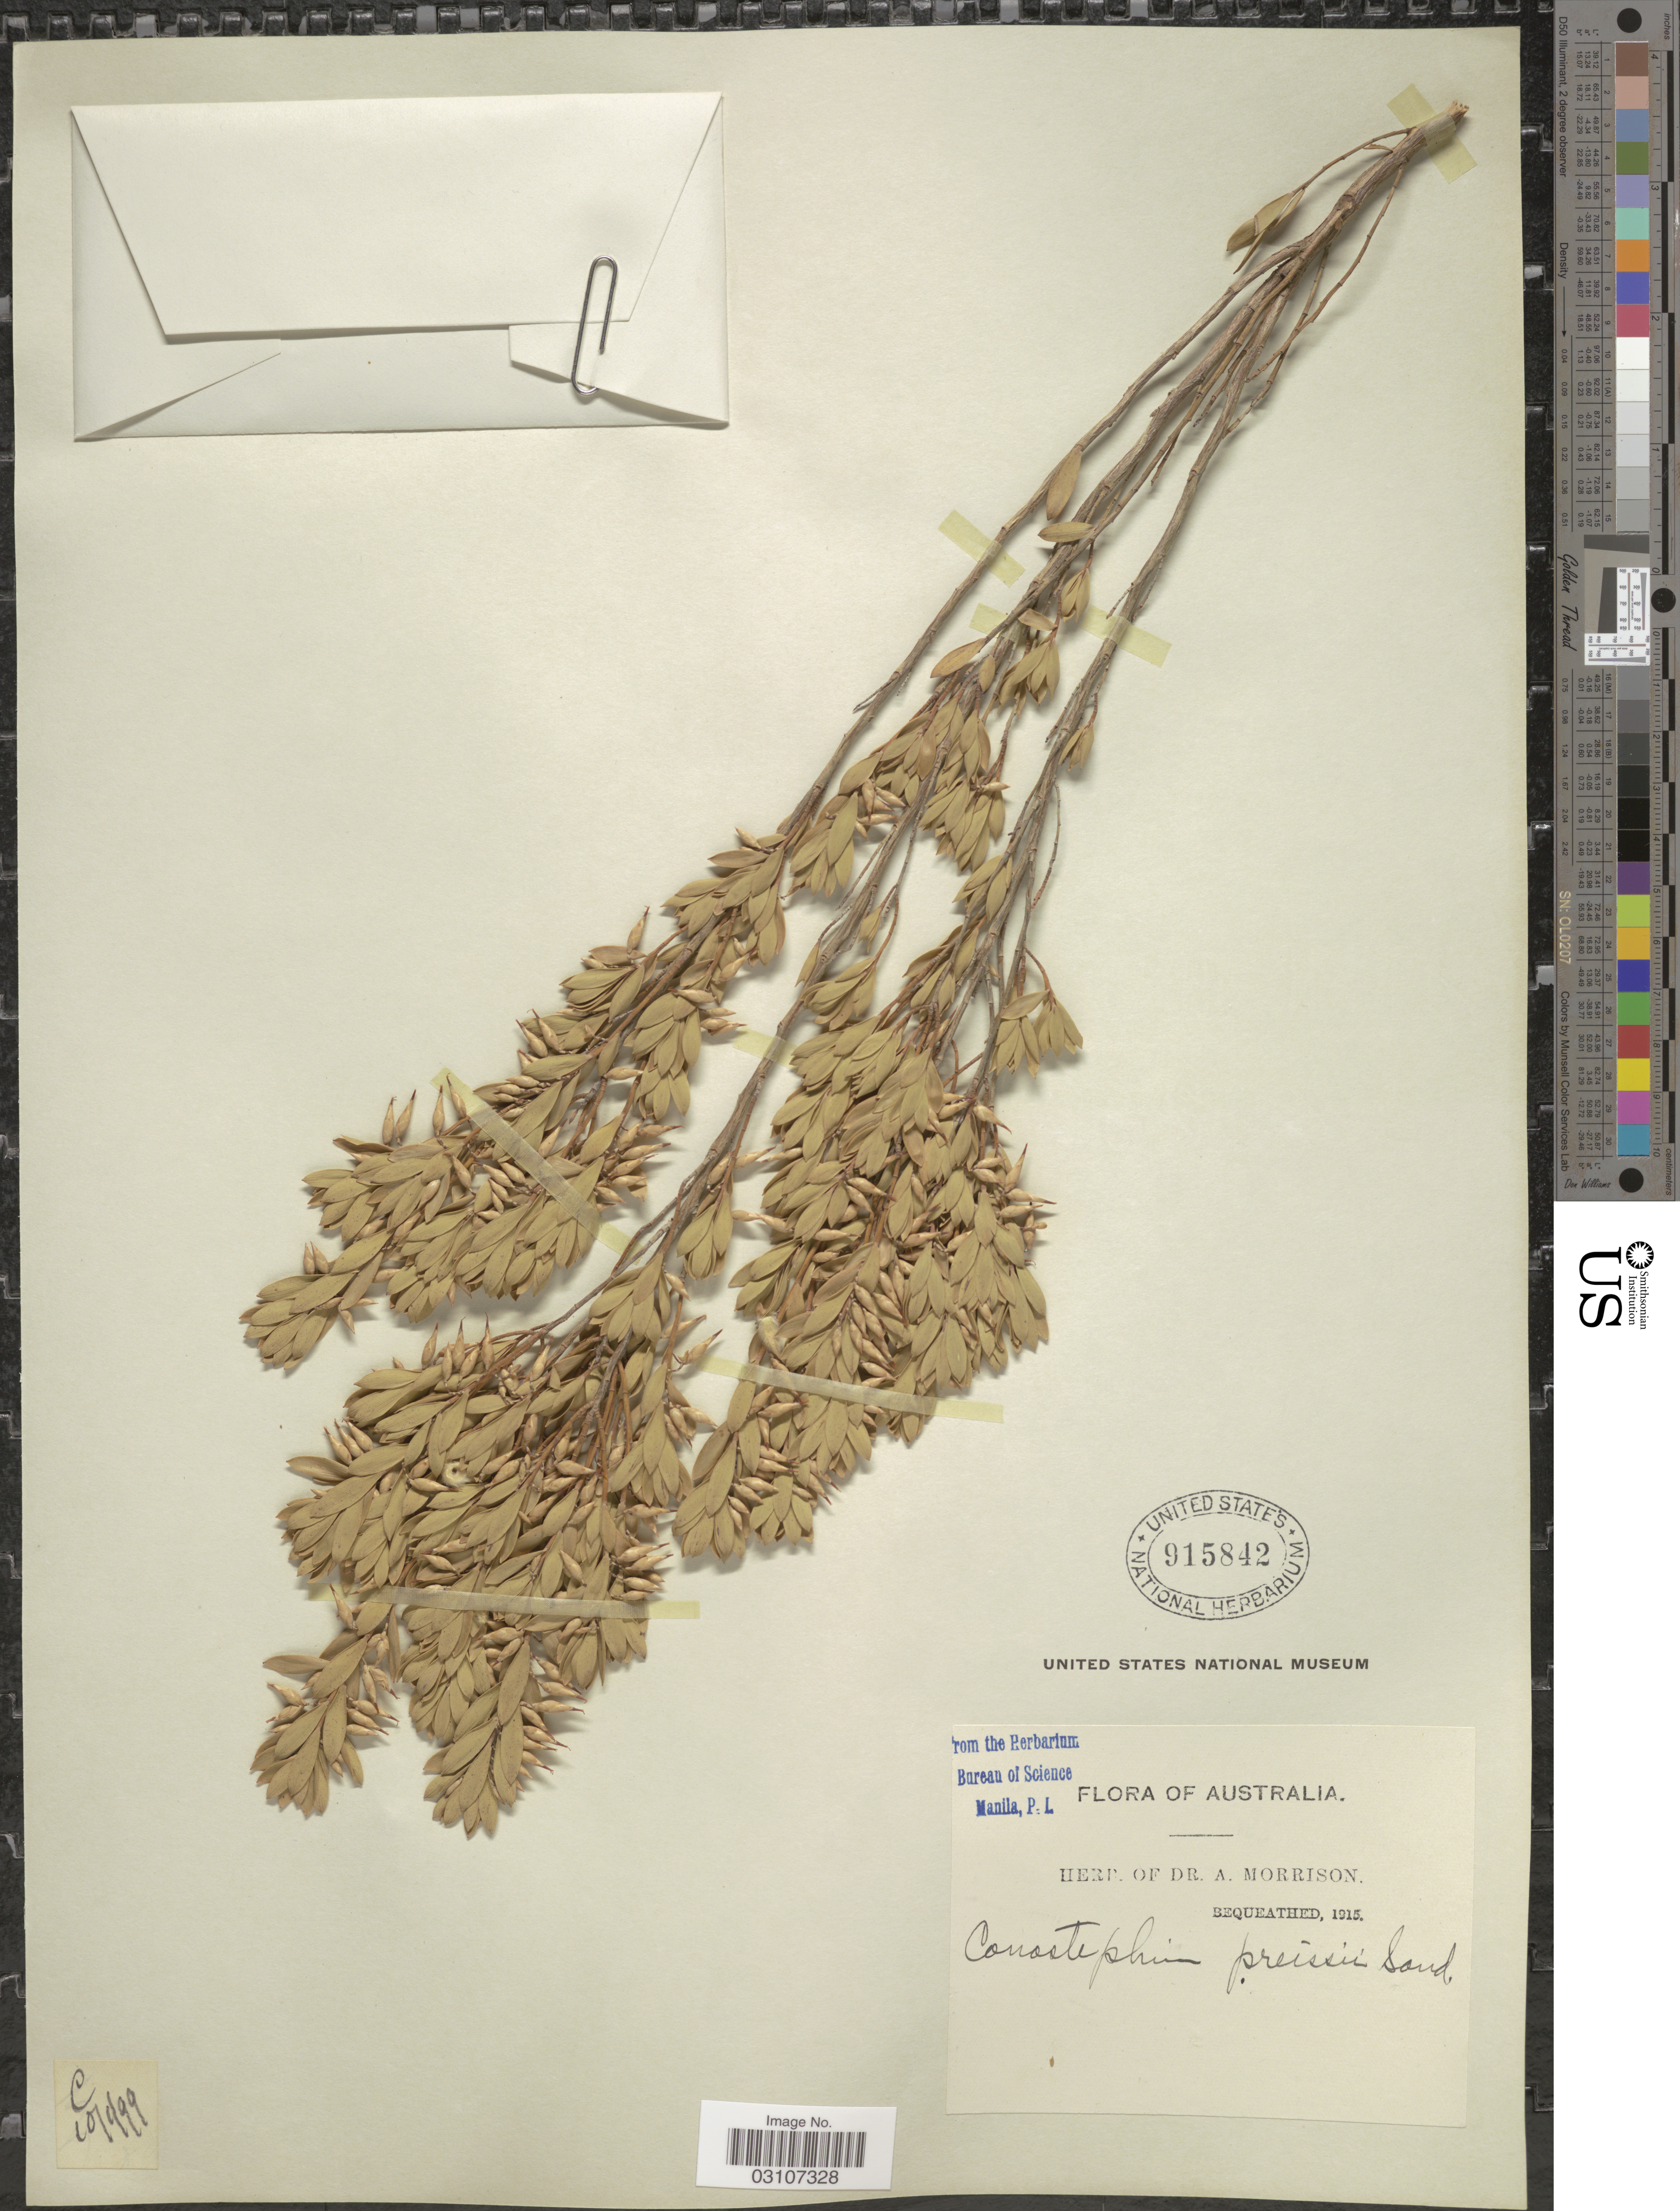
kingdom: Plantae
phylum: Tracheophyta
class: Magnoliopsida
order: Ericales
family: Ericaceae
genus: Conostephium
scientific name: Conostephium preisii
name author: Sond.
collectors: ex herb. Dr. A. Morrison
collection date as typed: Transcribed d/m/y: 10/1/99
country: Australia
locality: C.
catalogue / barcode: US 915842